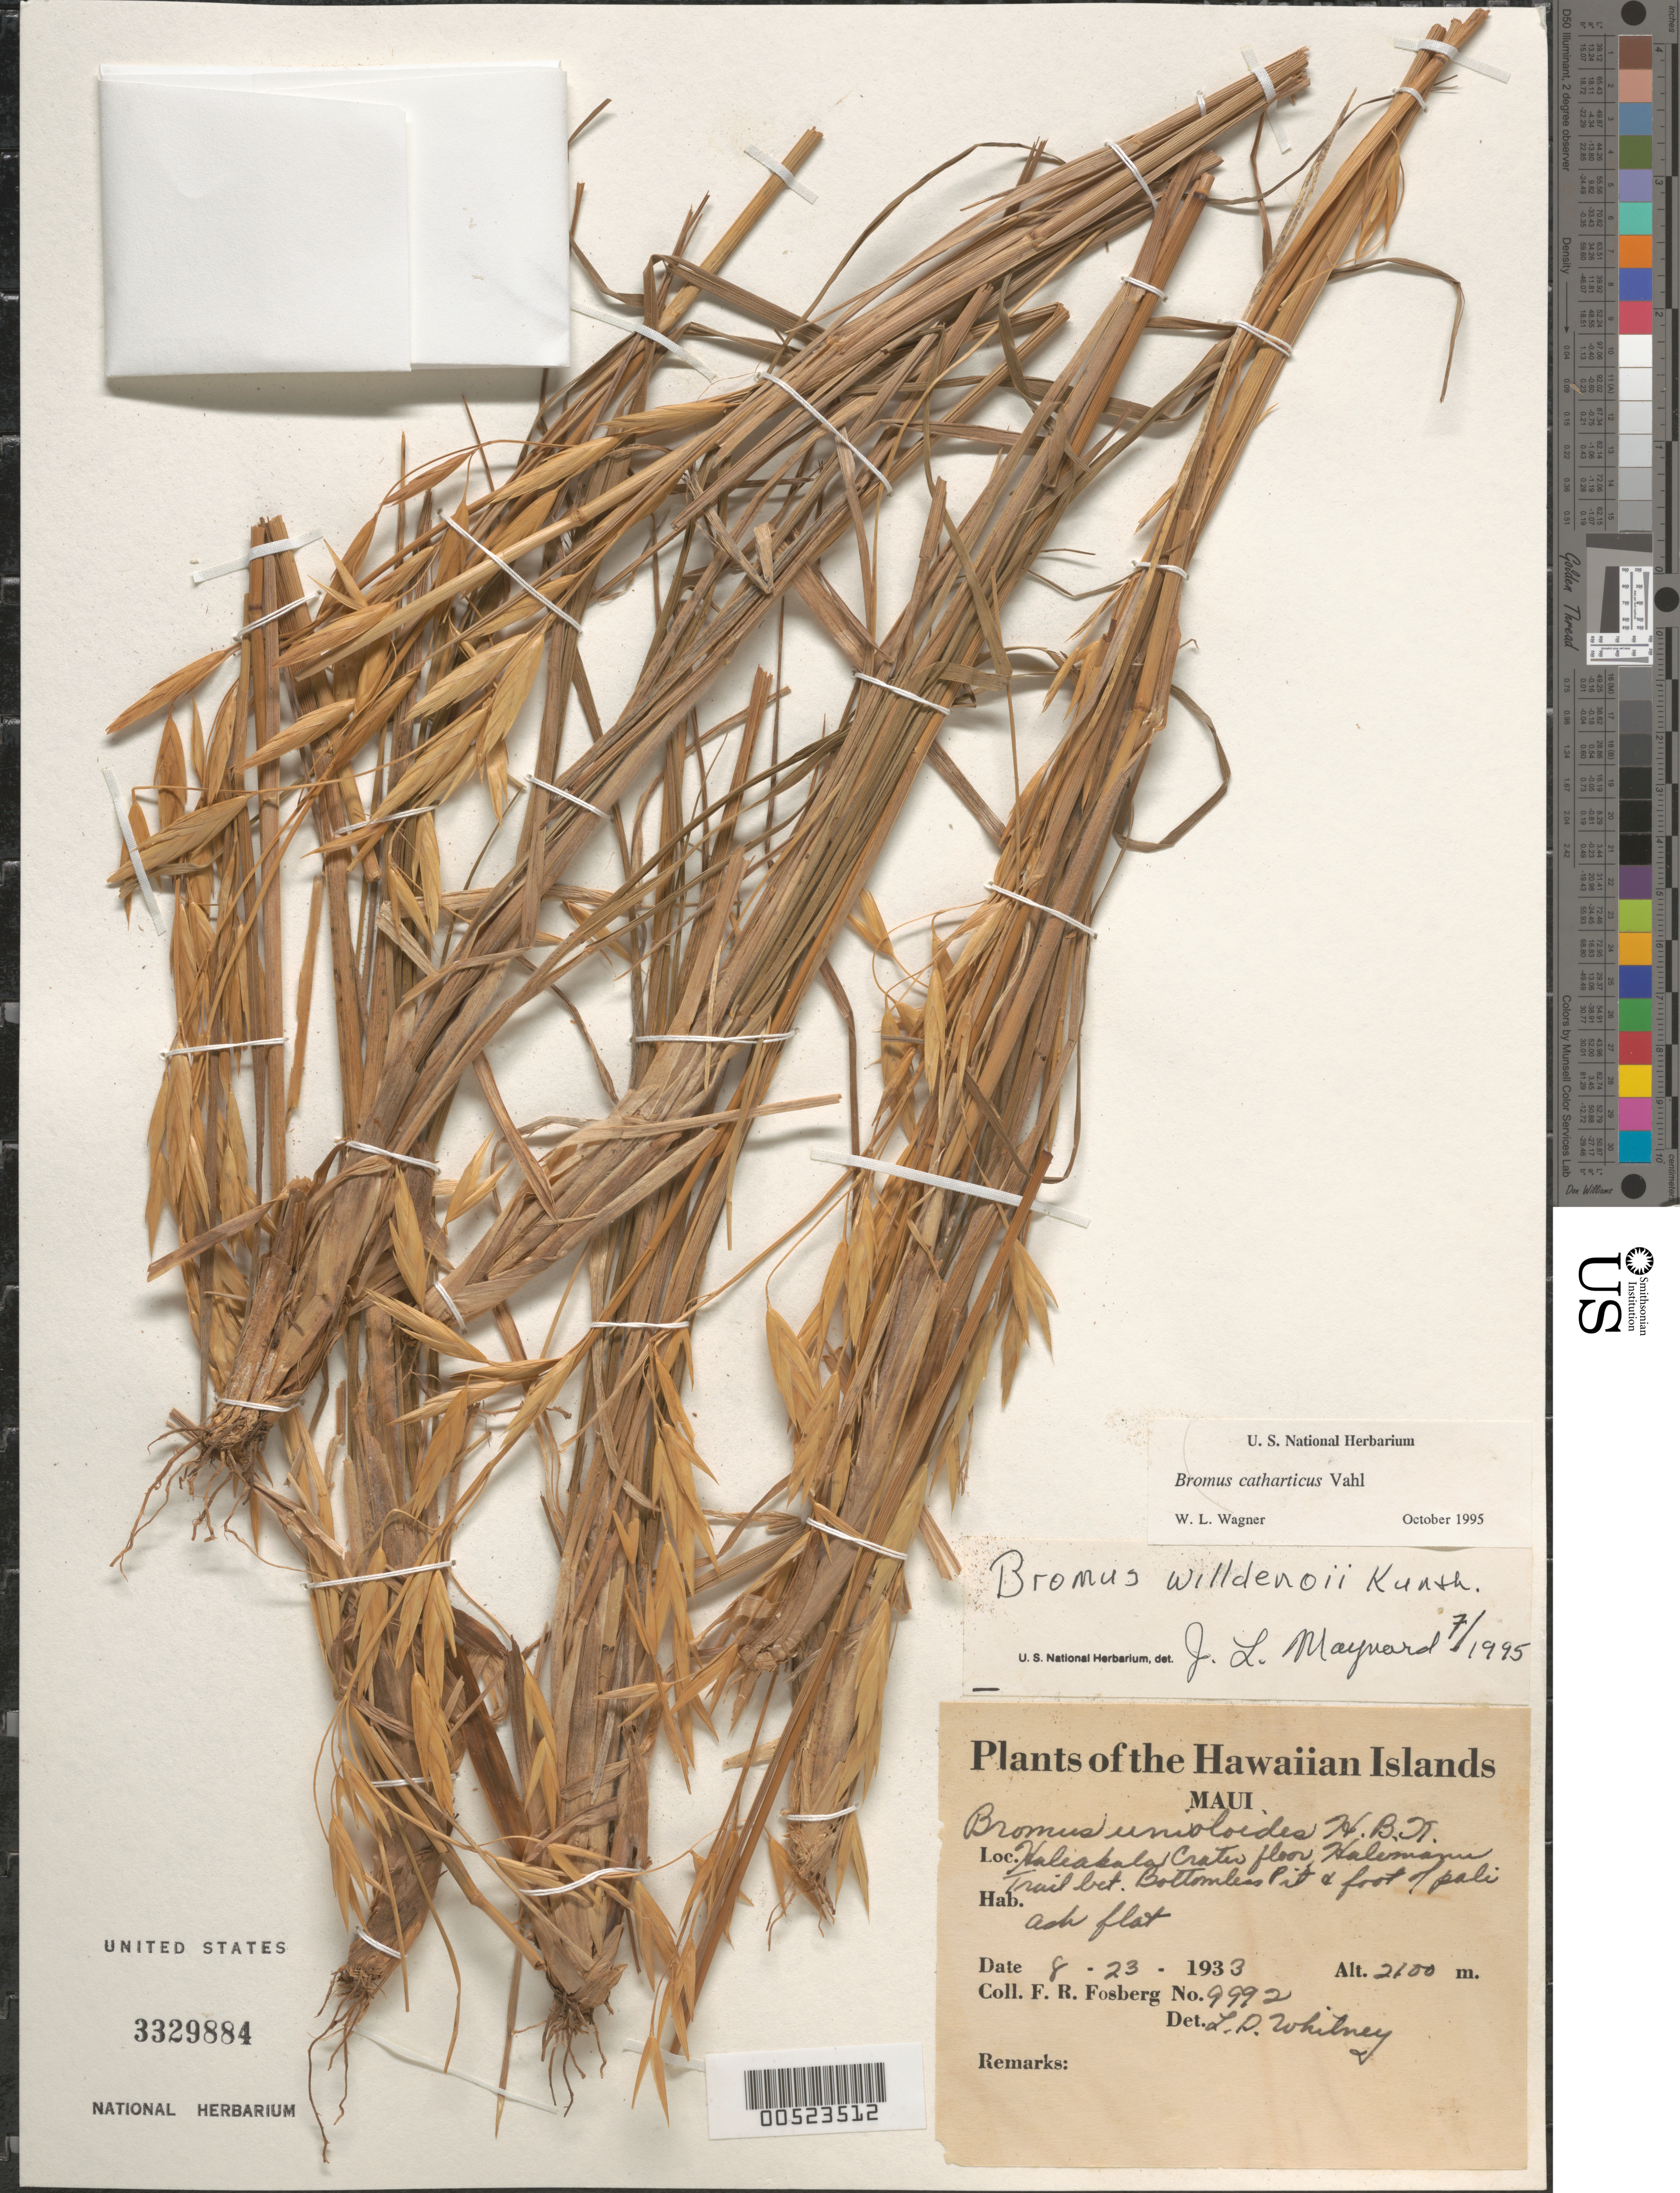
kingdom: Plantae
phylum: Tracheophyta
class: Liliopsida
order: Poales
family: Poaceae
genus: Bromus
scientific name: Bromus catharticus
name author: Vahl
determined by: Wagner, W. L., (BOT), Smithsonian Institution - National Museum of Natural History (UNITED STATES)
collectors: F. R. Fosberg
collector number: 9992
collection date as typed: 23 Aug 1933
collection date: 1933-08-23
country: United States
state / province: Hawaii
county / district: Maui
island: Maui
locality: Haleakala Crater floor, Halemanu Trail between Bottomless Pit and foot of pali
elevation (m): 2100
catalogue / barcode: US 3329884